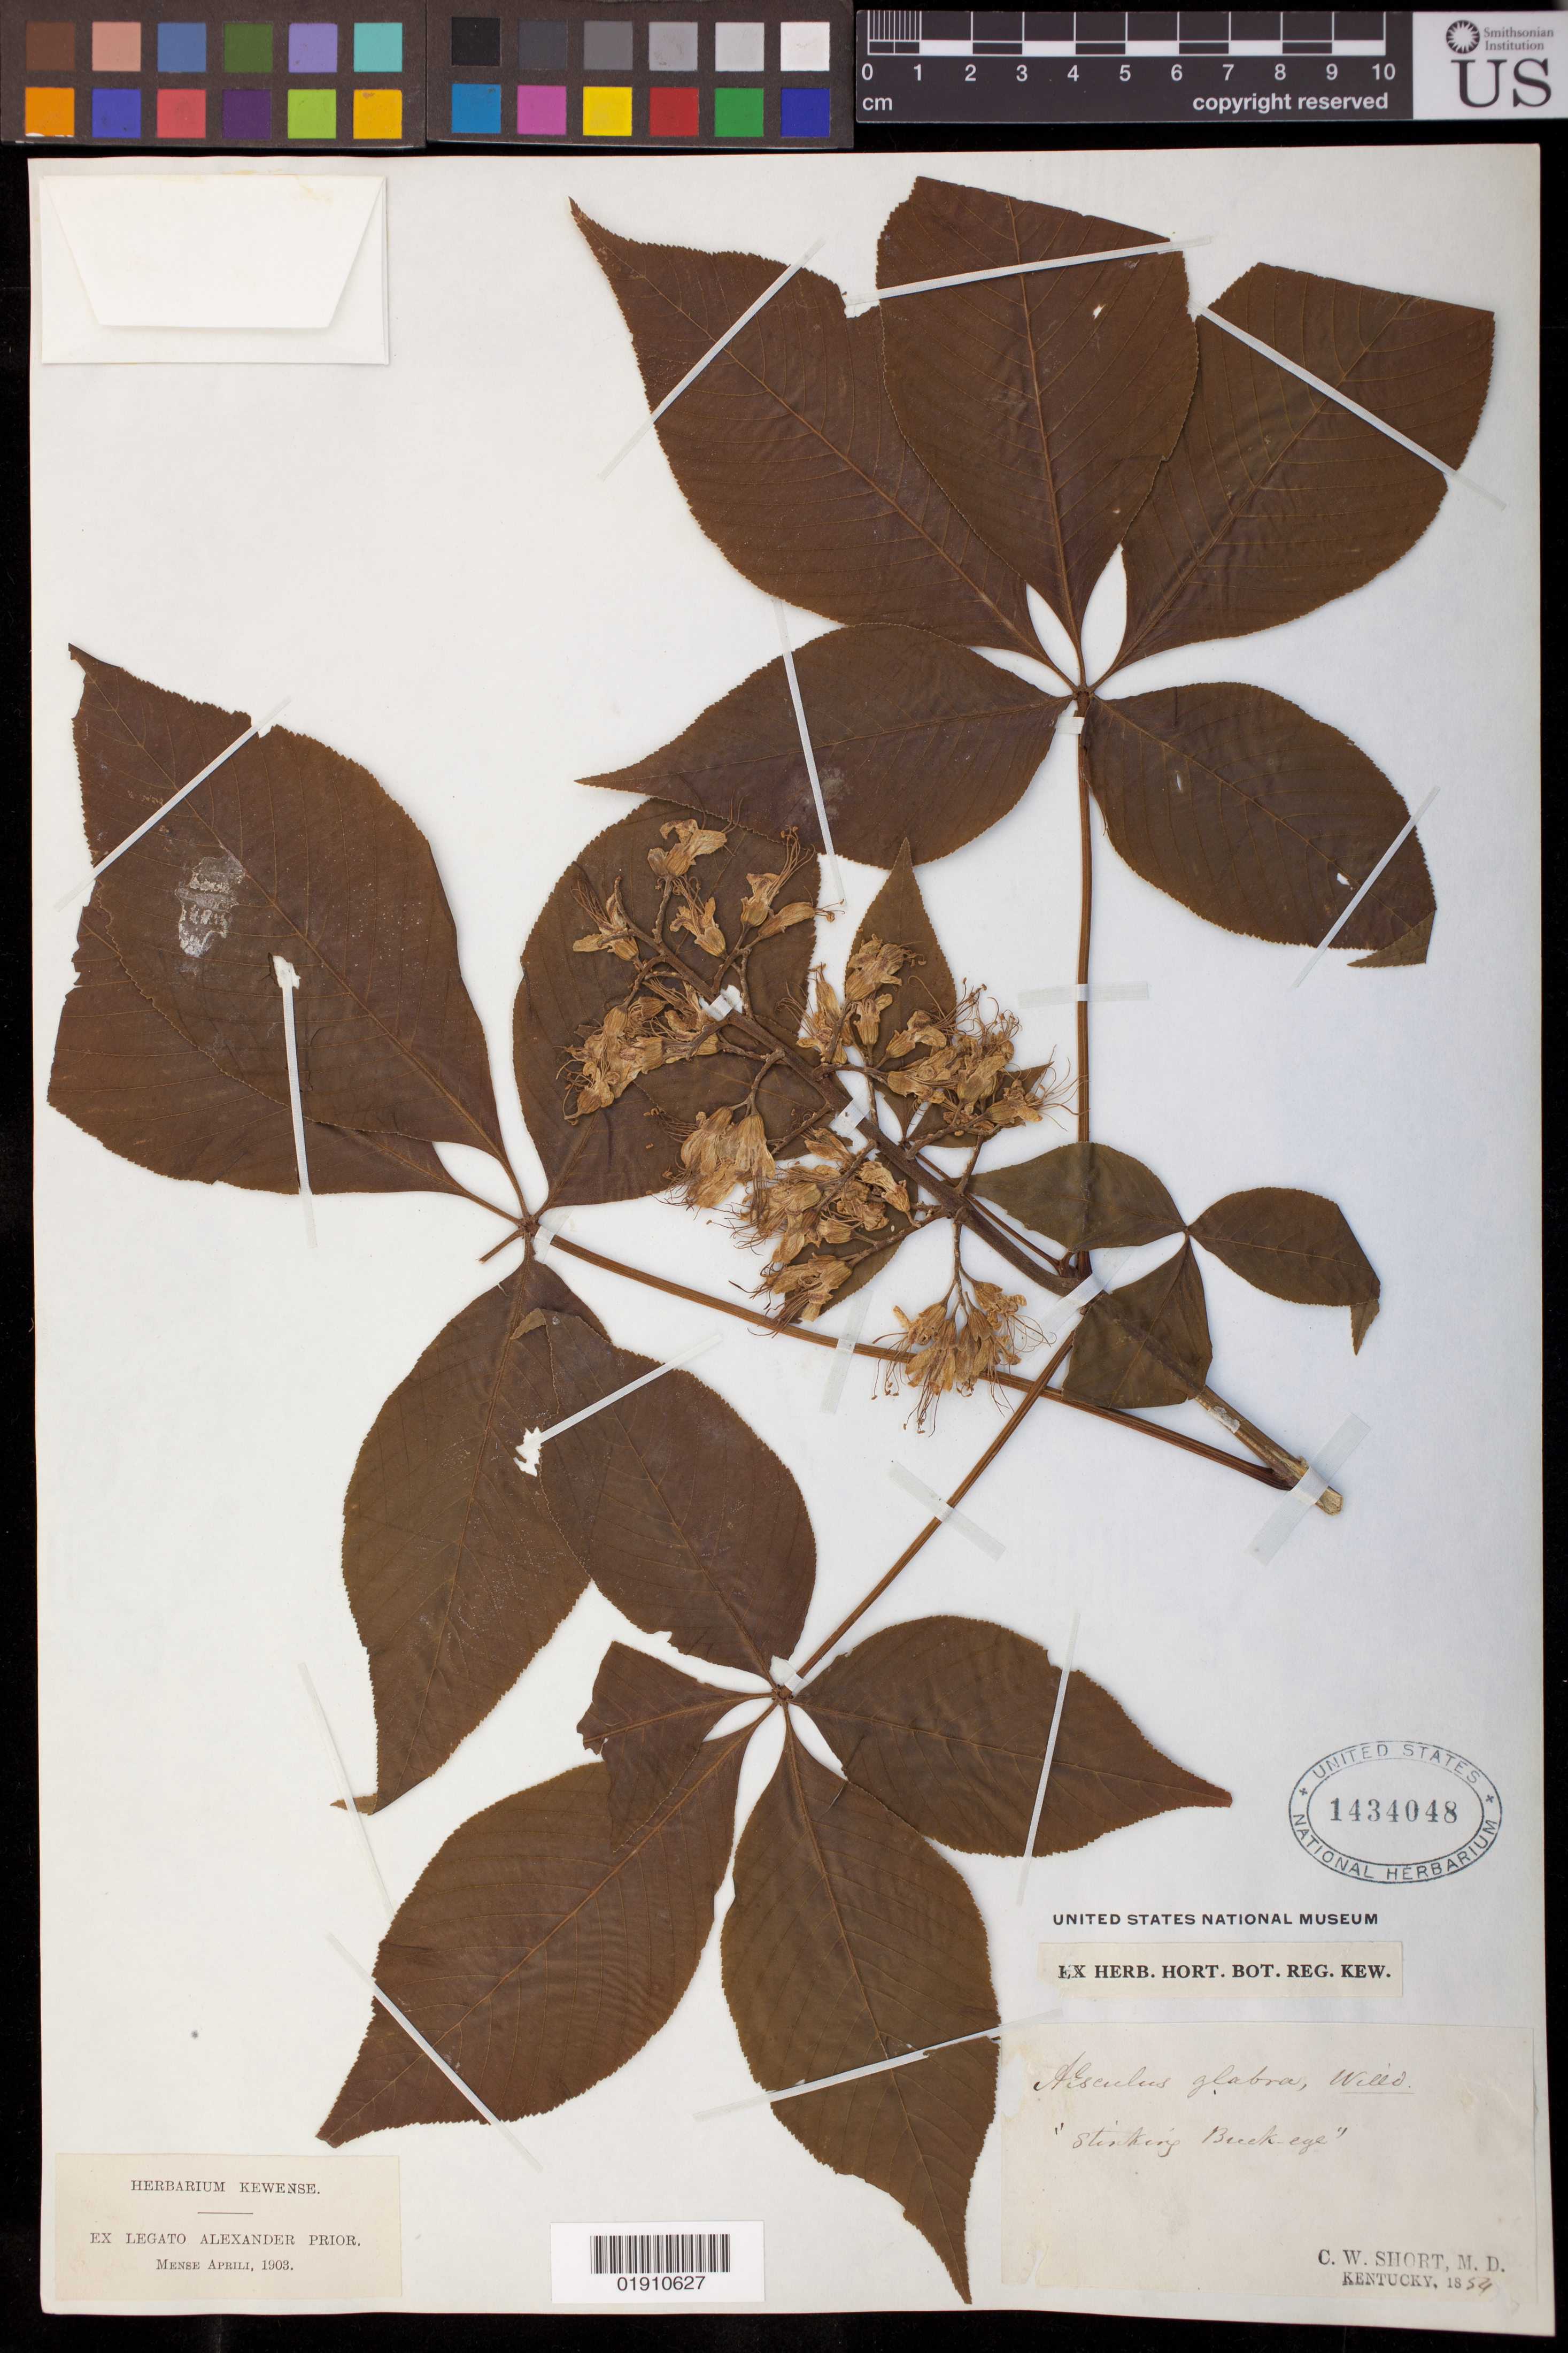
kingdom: Plantae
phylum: Tracheophyta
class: Magnoliopsida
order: Sapindales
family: Sapindaceae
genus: Aesculus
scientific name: Aesculus glabra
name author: Willd.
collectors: C. W. Short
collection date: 1856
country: United States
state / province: Kentucky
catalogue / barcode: US 1434048